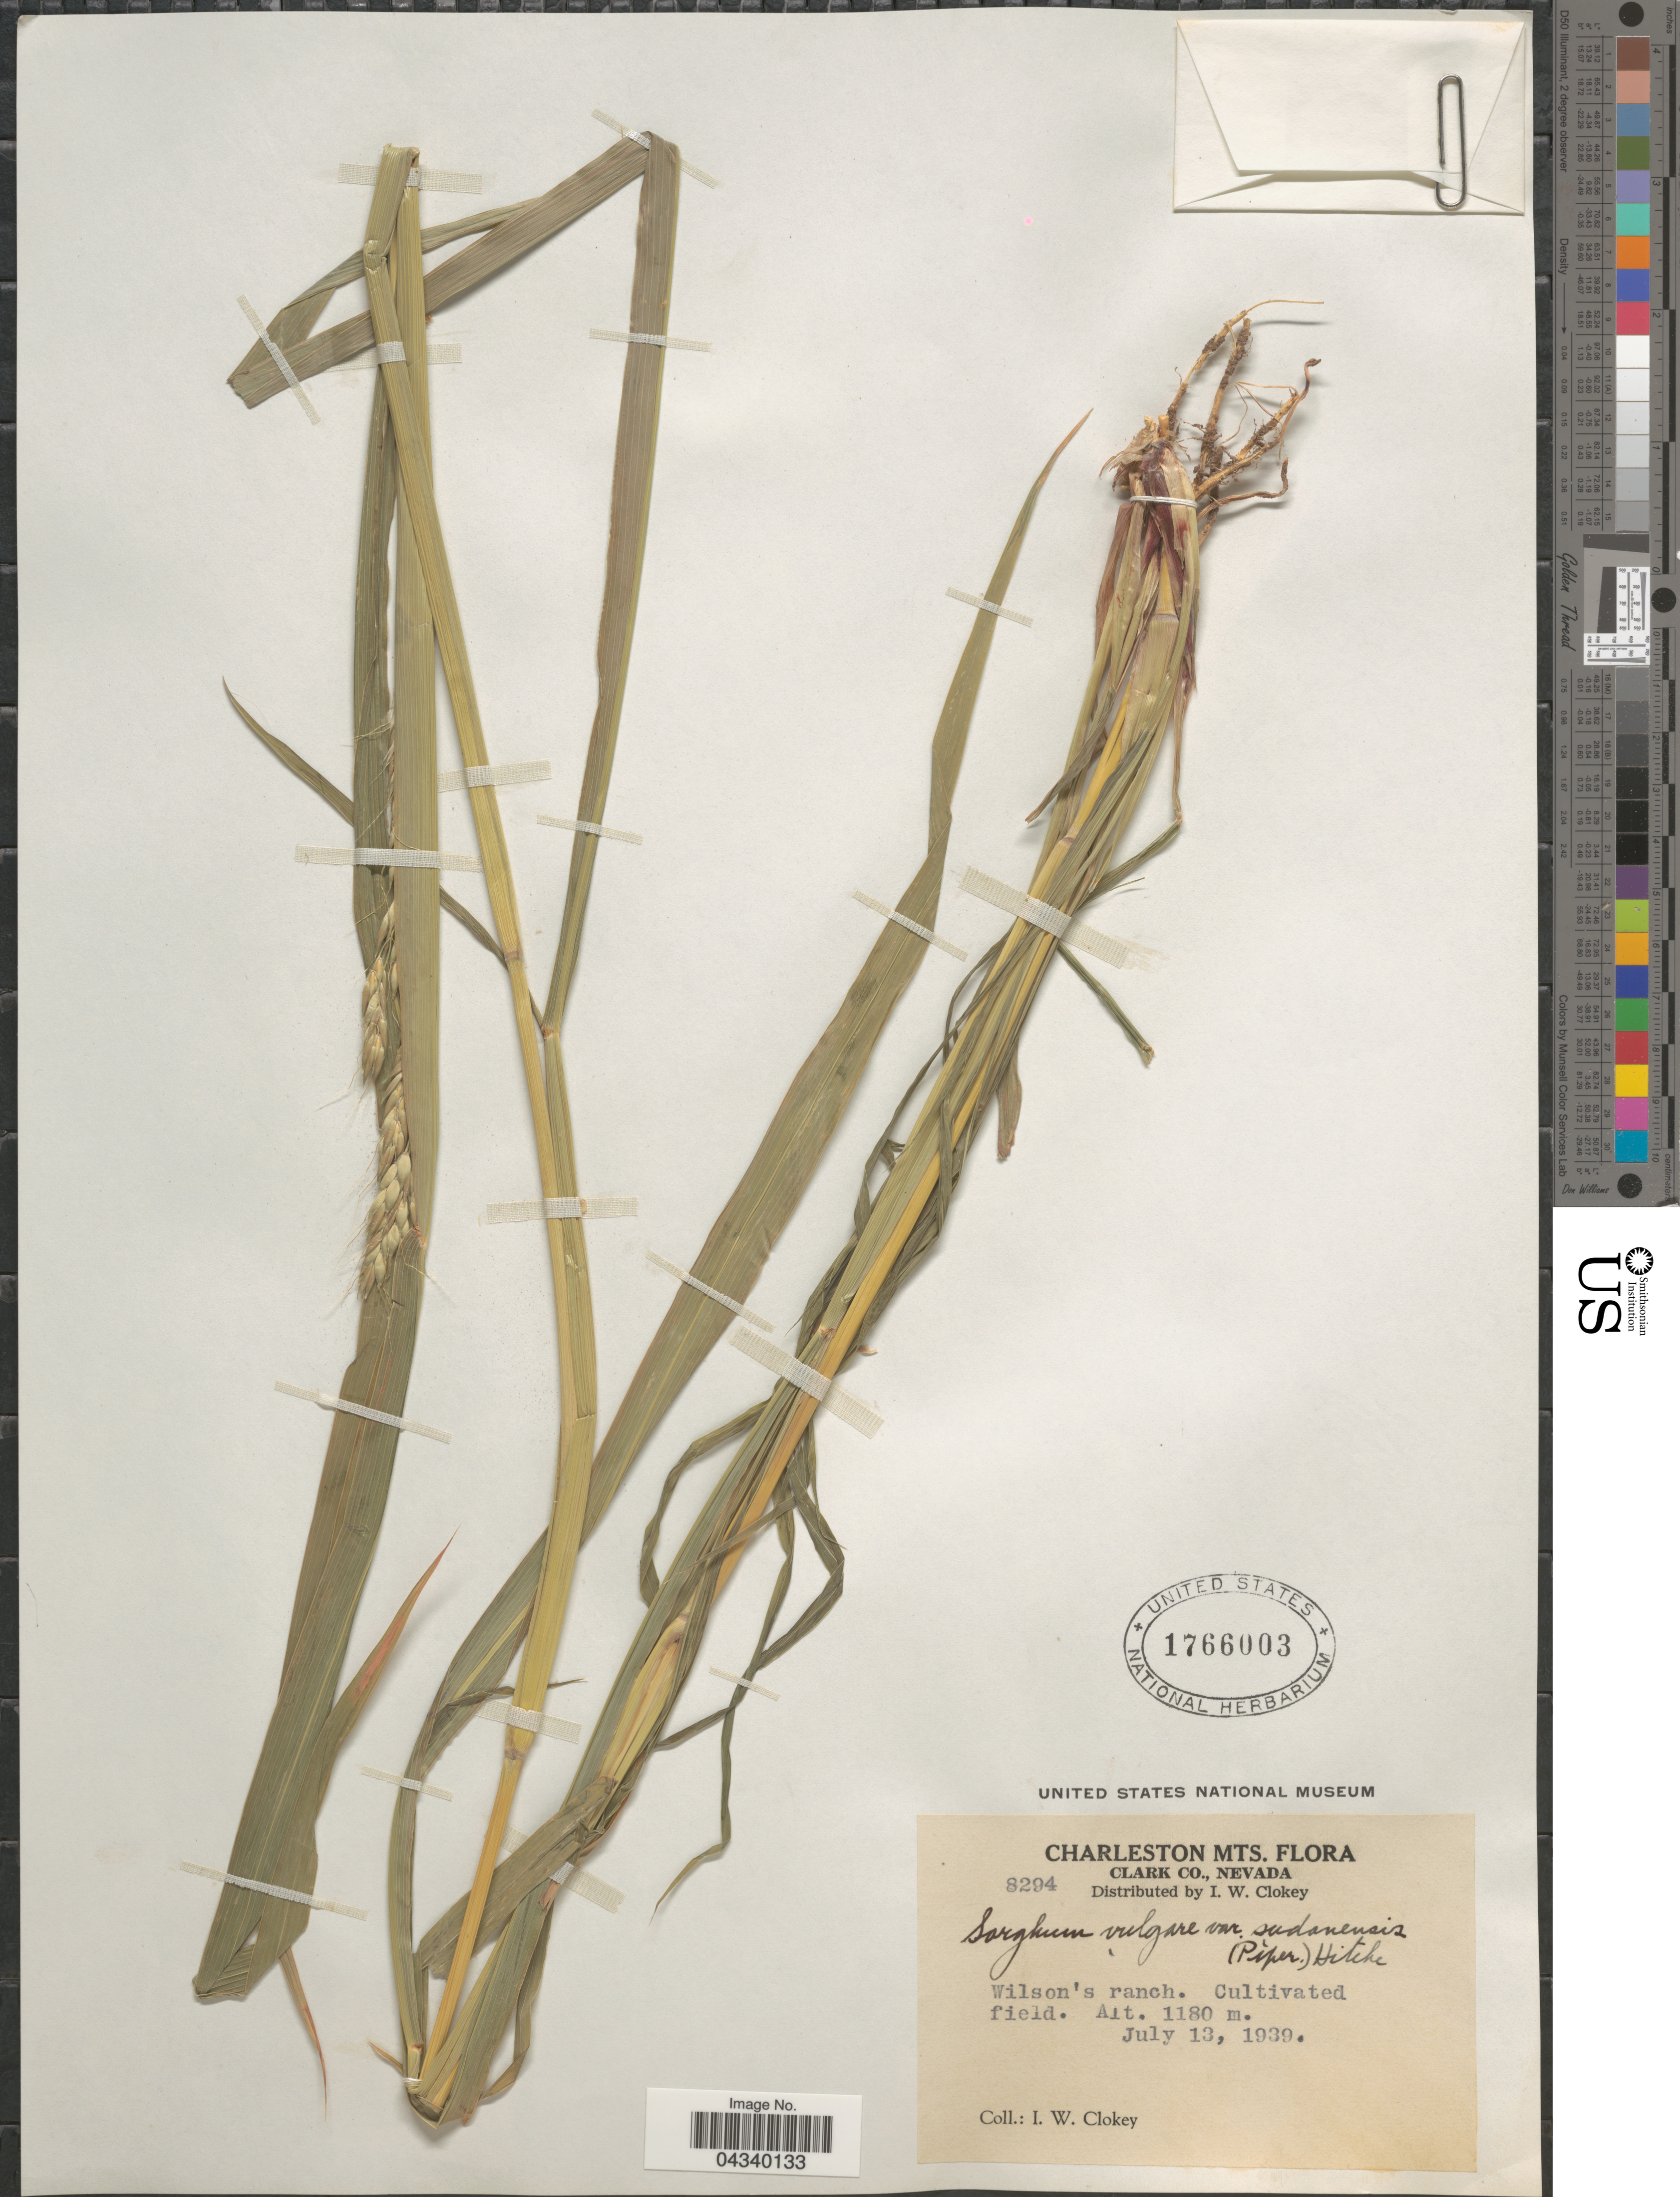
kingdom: Plantae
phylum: Tracheophyta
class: Liliopsida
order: Poales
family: Poaceae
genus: Sorghum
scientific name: Sorghum drummondii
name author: (Steud.) Nees ex Millsp. & Chase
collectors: I. W. Clokey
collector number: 8294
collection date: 1939-07-13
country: United States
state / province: Nevada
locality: Charleston Mts. Clark Co. Wilson's ranch.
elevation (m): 1180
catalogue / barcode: US 1766003